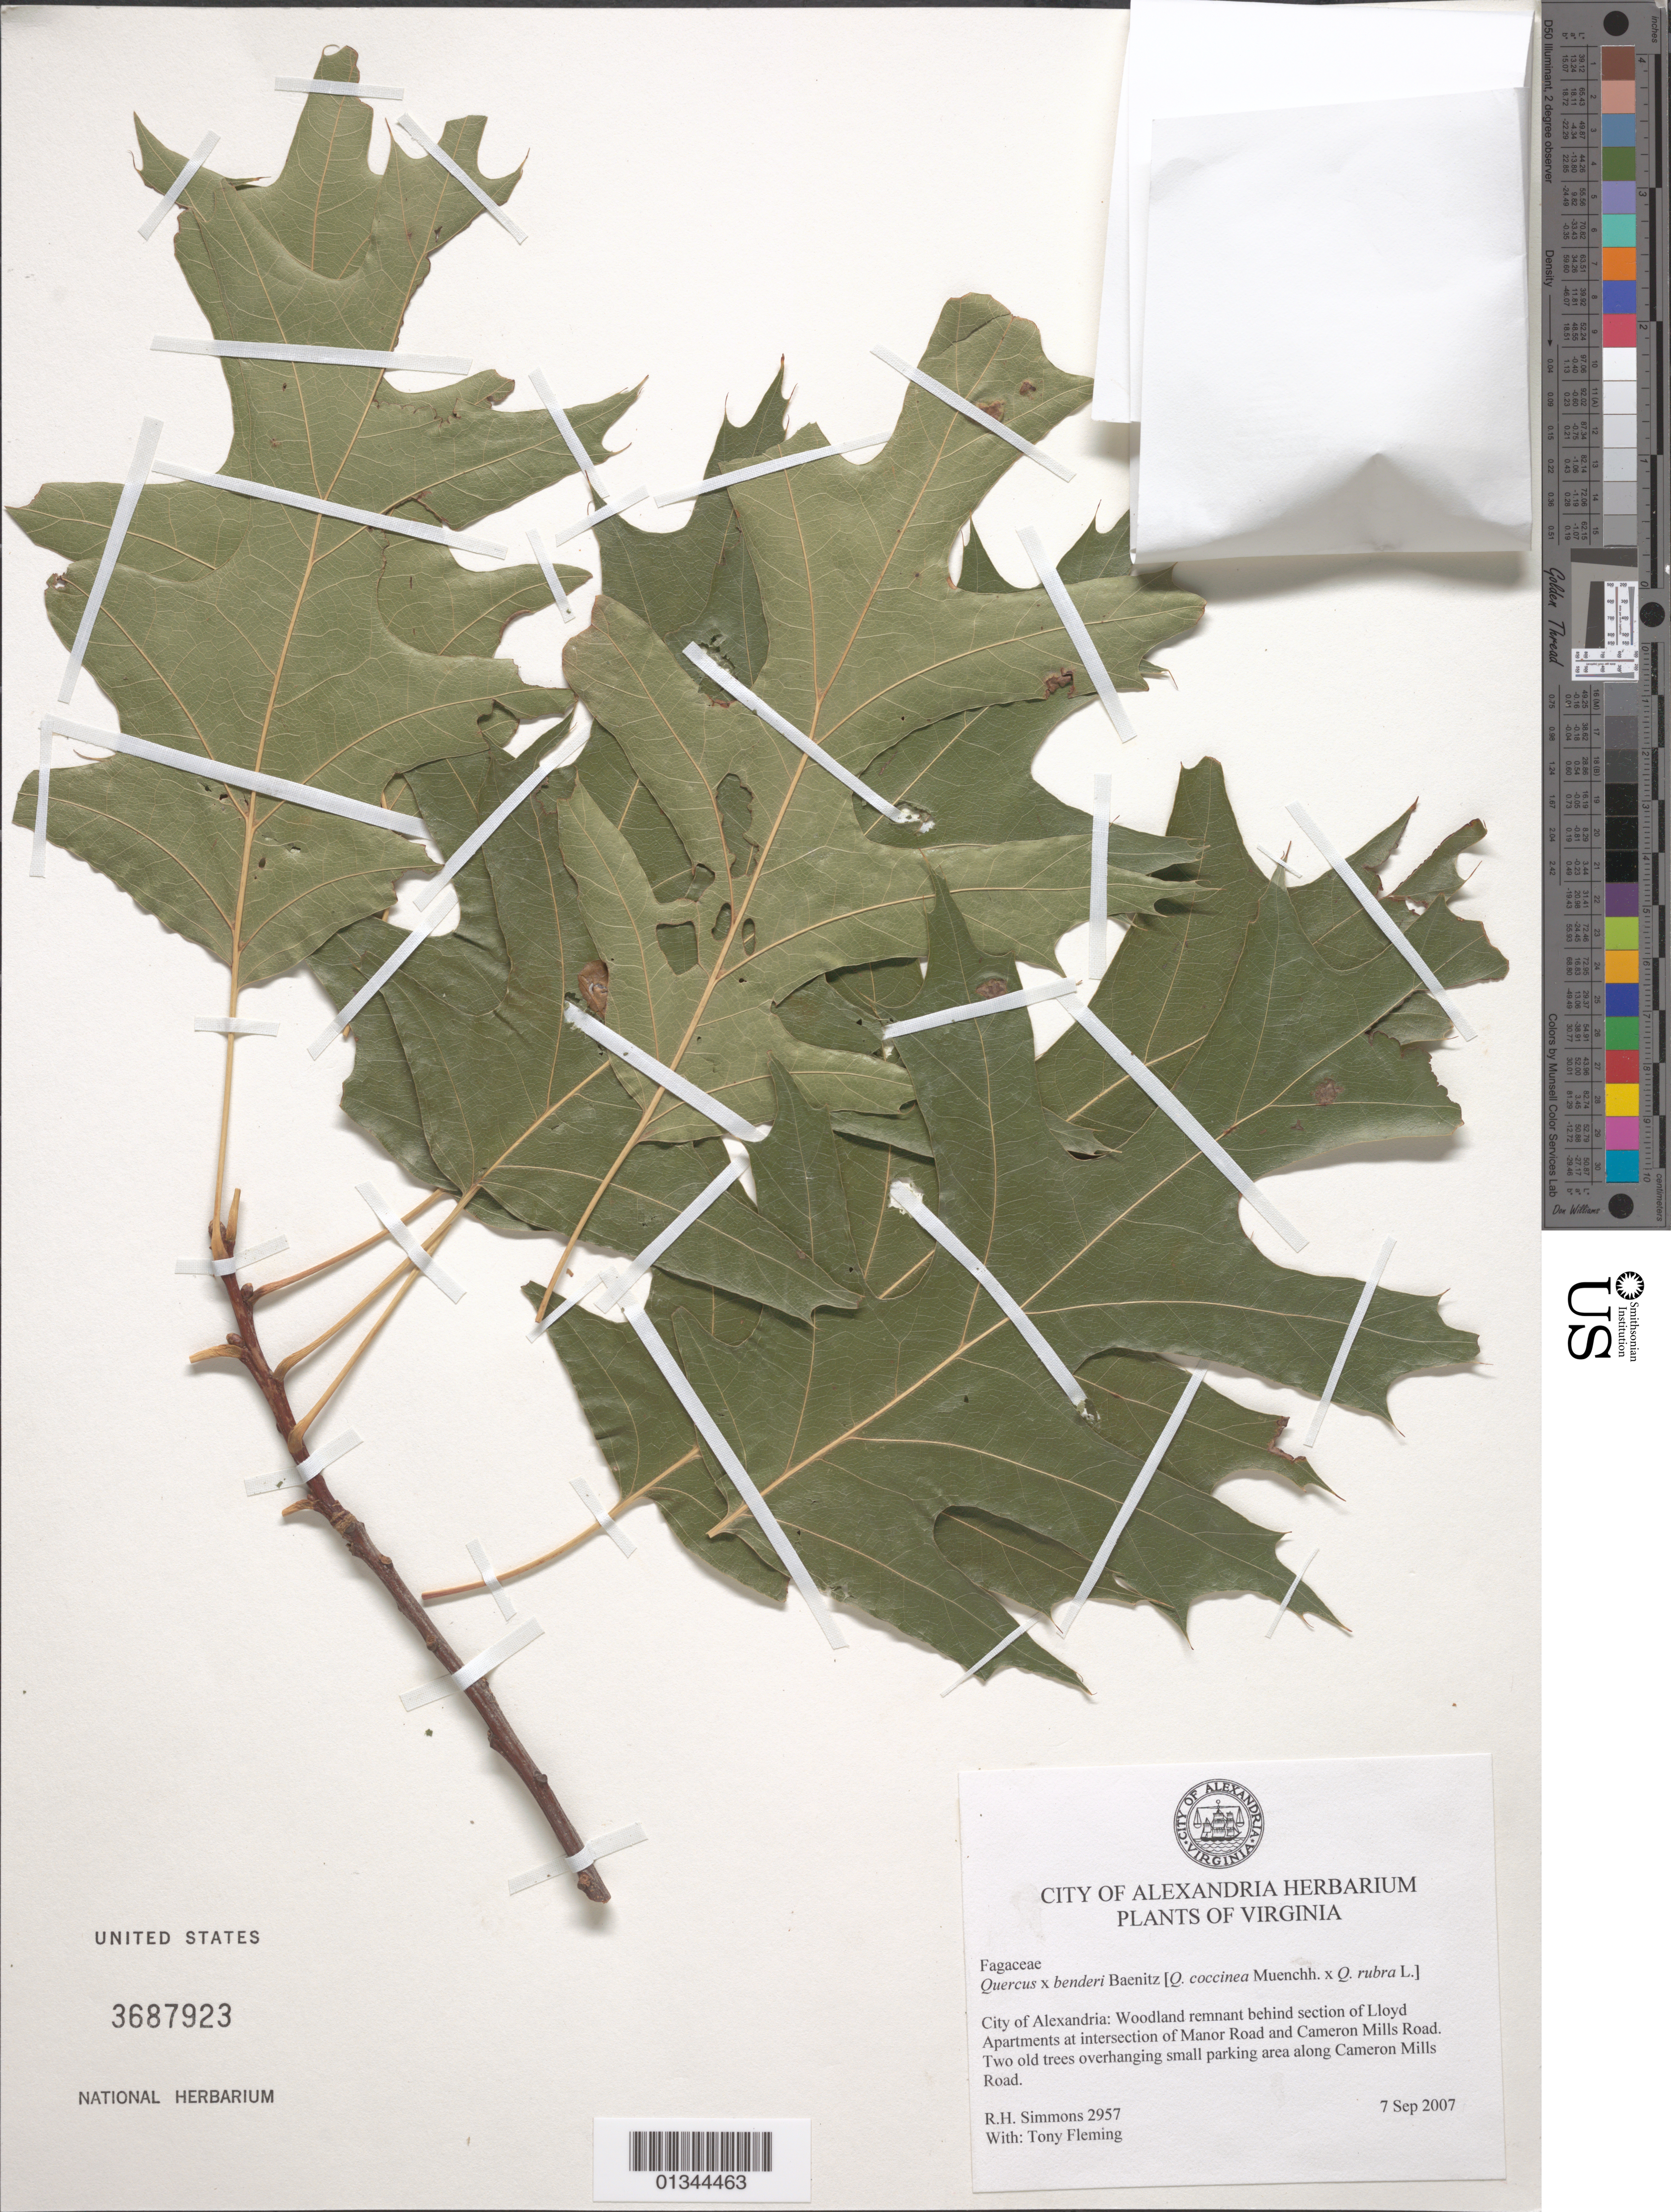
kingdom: Plantae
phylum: Tracheophyta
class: Magnoliopsida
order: Fagales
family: Fagaceae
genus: Quercus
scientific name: Quercus x benderi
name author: Baen.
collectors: R. H. Simmons & T. Fleming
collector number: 2957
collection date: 2007-09-07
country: United States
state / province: Virginia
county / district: City of Alexandria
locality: Woodland remnant behind section of Lloyd Apartments at intersection of Manor Road and Cameron Mills Road.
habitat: Overhanging small parking area along Cameron Mills Road.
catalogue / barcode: US 3687923